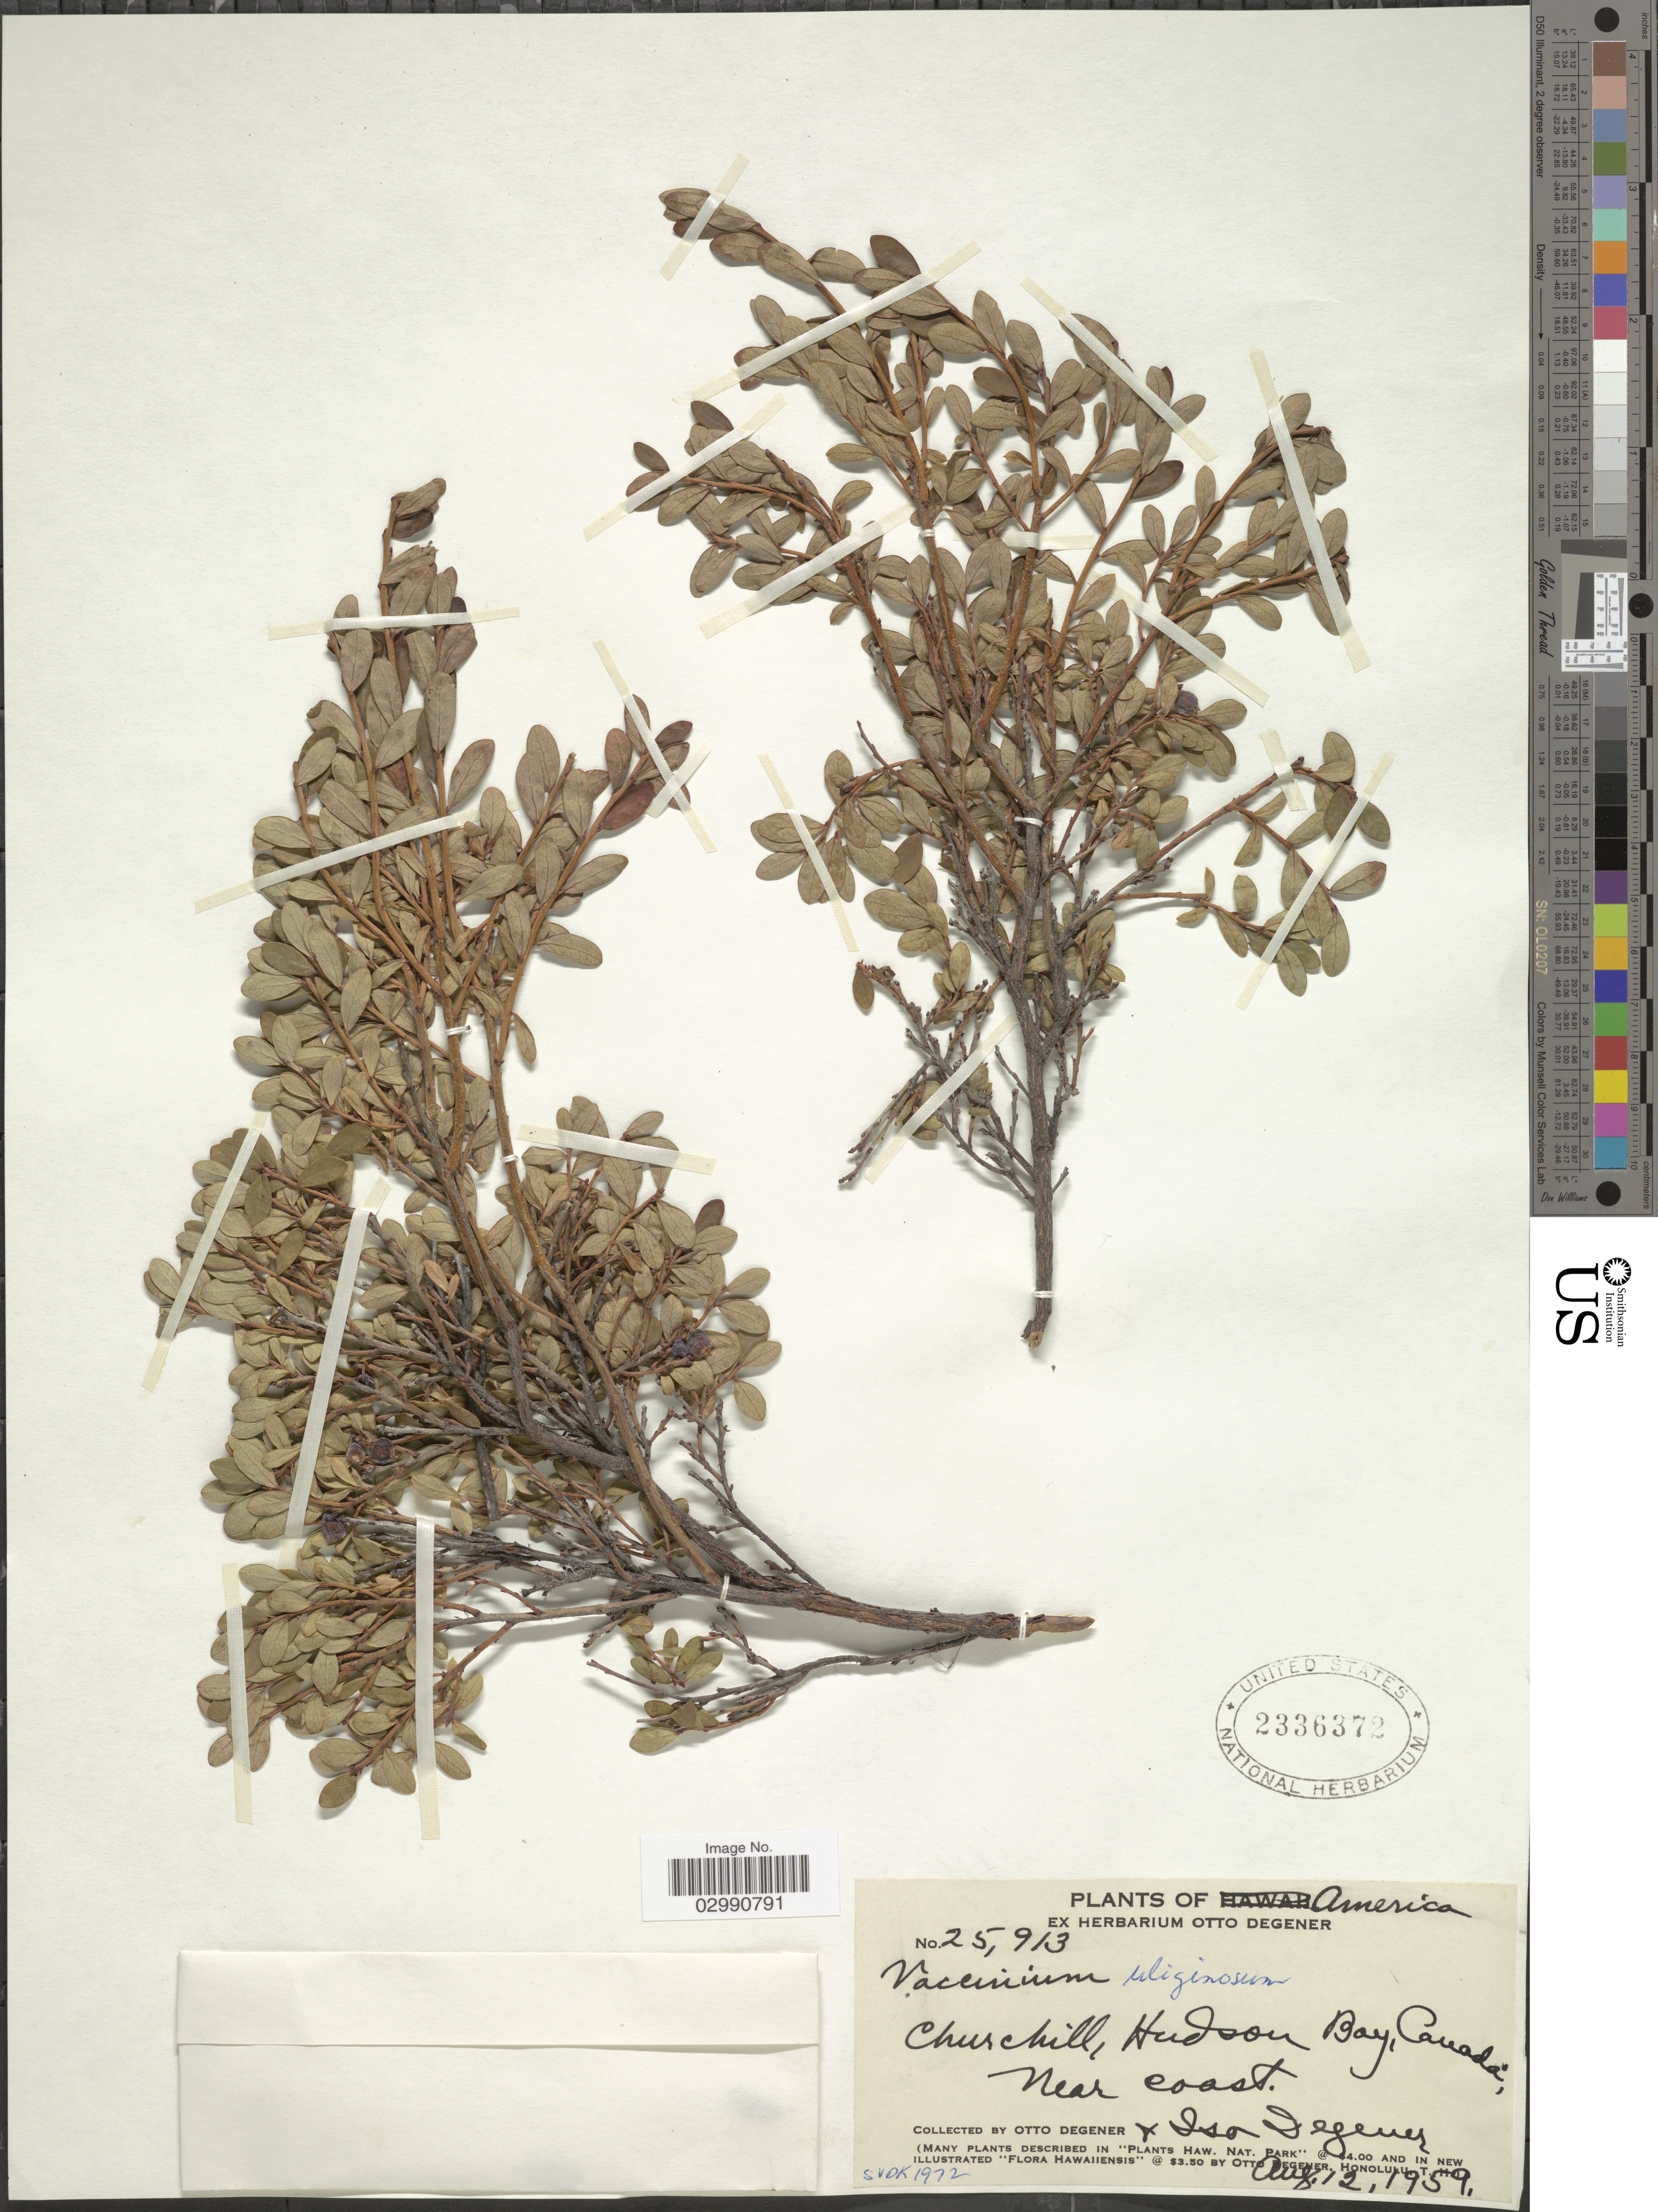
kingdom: Plantae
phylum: Tracheophyta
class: Magnoliopsida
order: Ericales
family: Ericaceae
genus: Vaccinium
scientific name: Vaccinium sp.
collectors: O. Degener & I. Degener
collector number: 25913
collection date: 1959-08-12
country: Canada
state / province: Manitoba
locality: Churchill, Hudson Bay, Near Coast.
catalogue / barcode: US 2336372